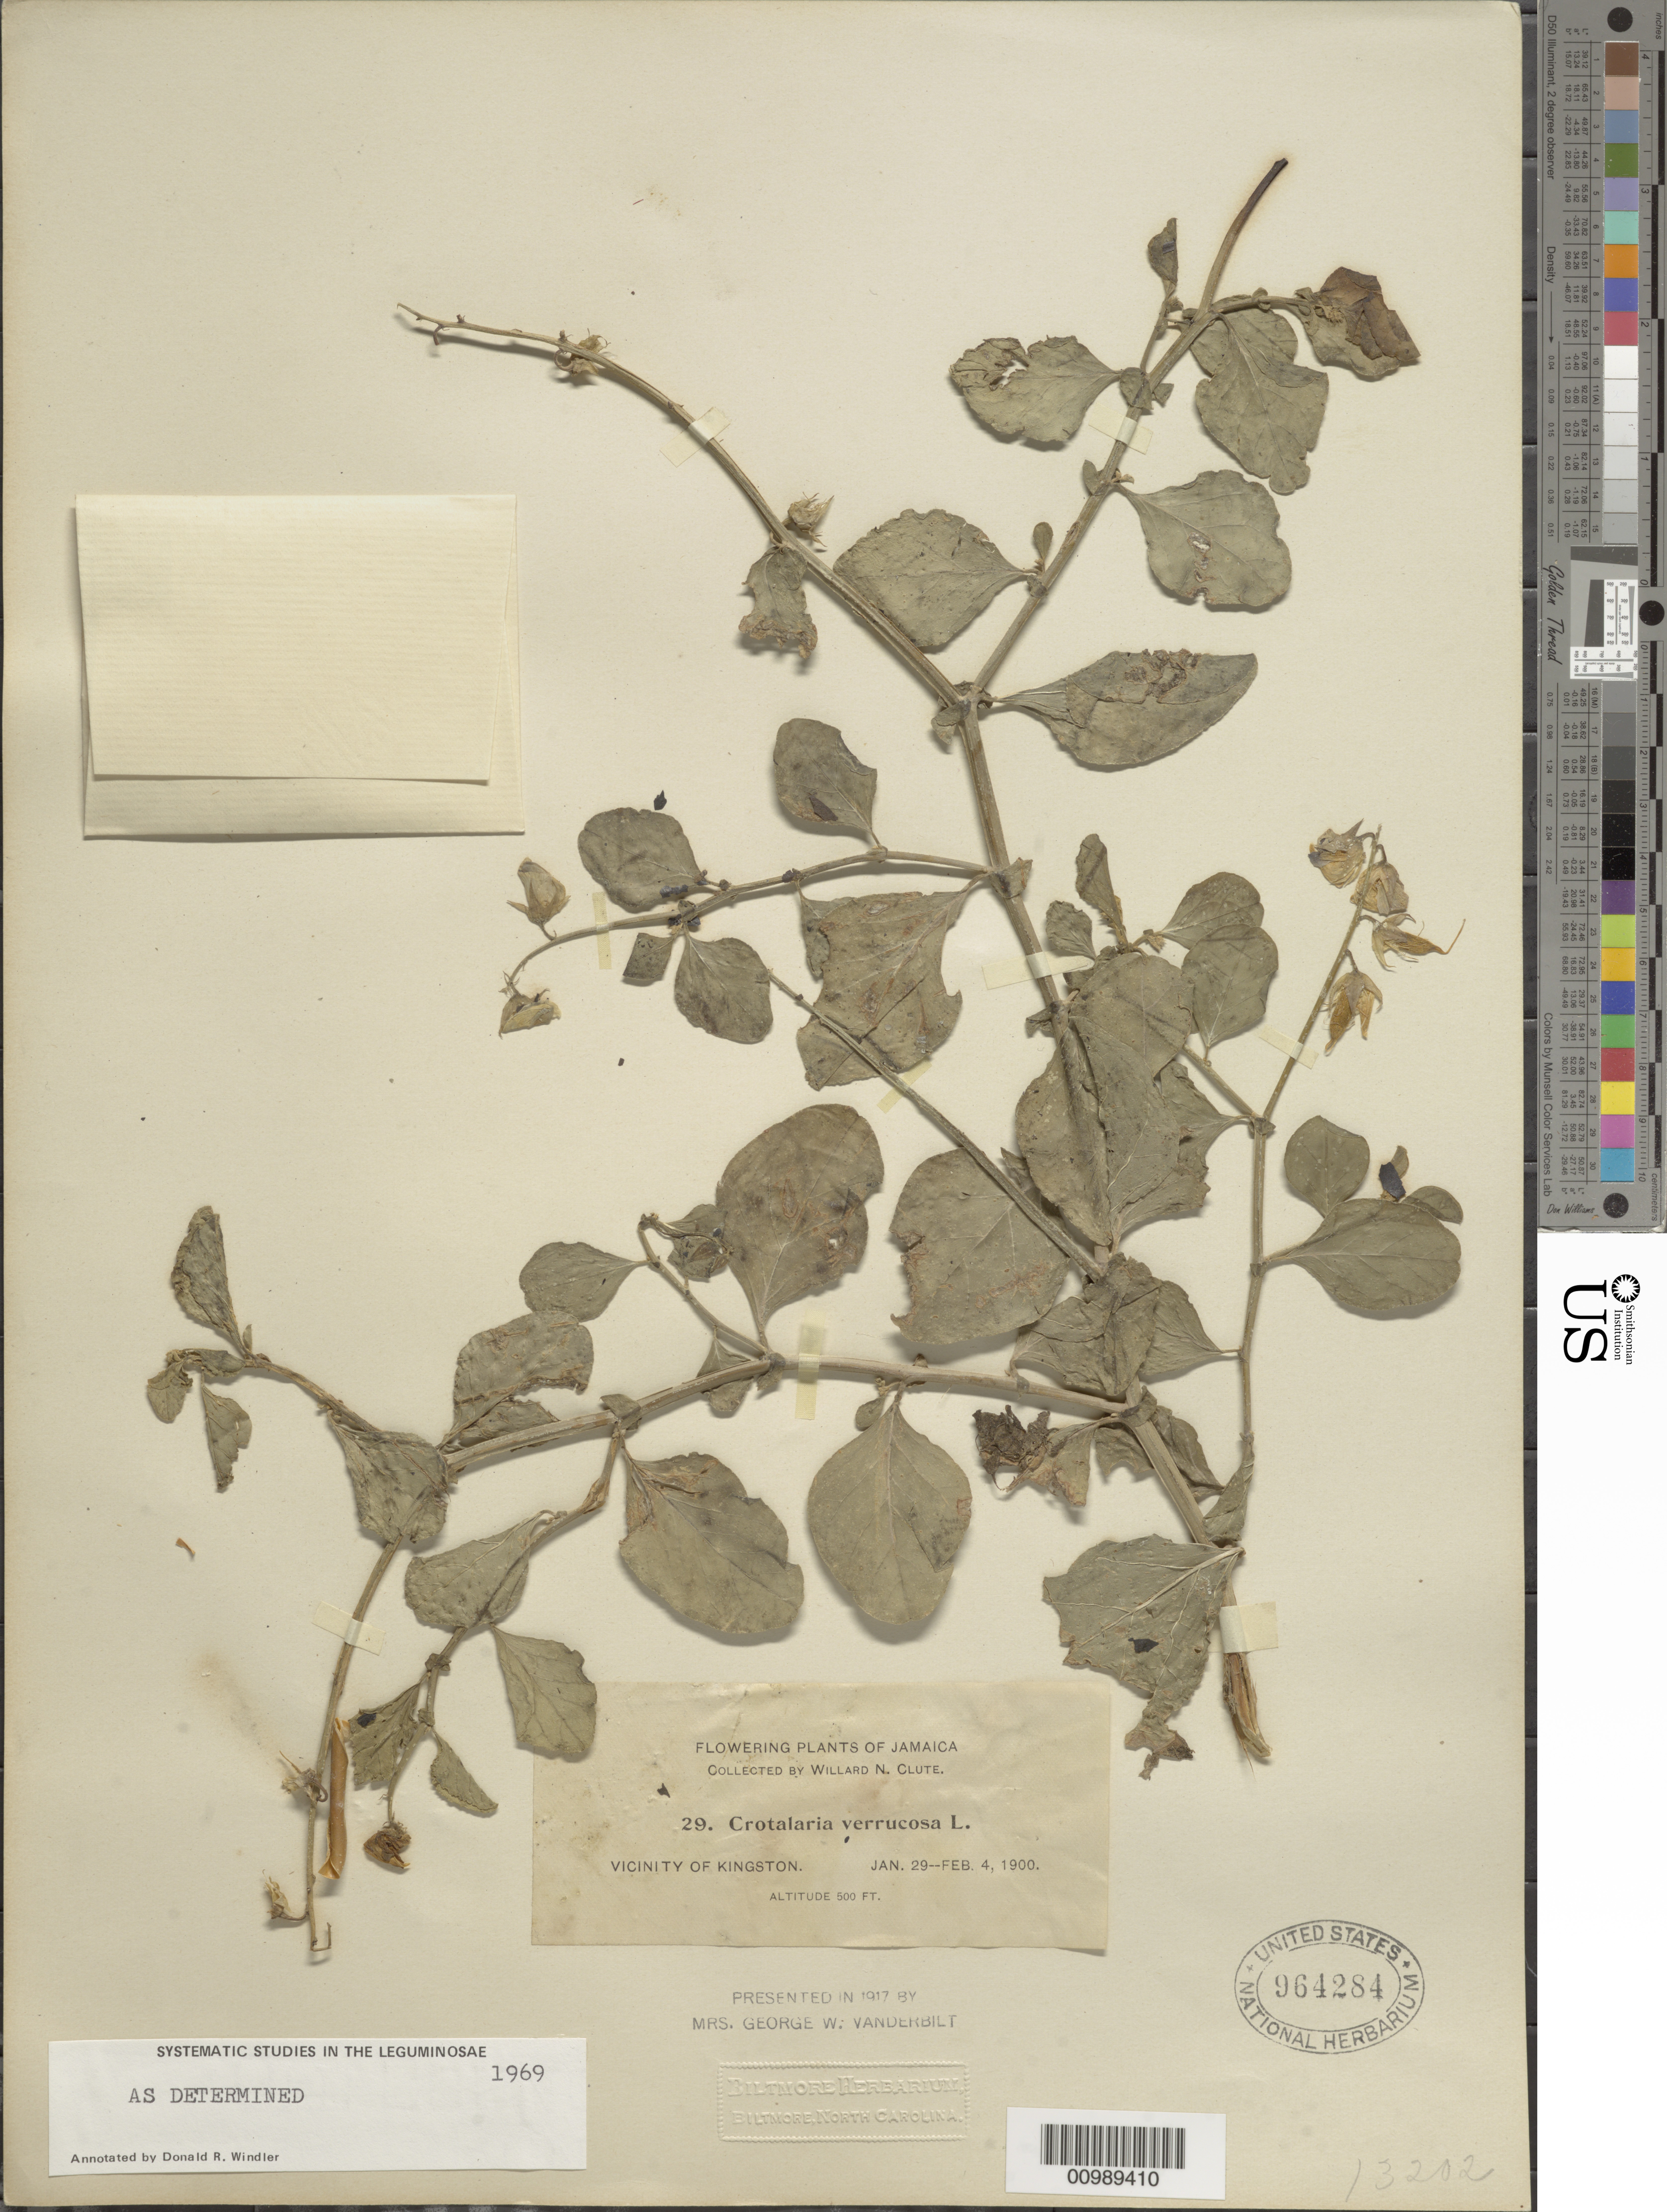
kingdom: Plantae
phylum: Tracheophyta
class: Magnoliopsida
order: Fabales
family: Fabaceae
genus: Crotalaria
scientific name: Crotalaria verrucosa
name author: L.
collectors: W. N. Clute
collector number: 29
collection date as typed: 29 Jan 1900 to 04 Feb 1900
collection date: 1900-01-29/1900-02-04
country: Jamaica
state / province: Kingston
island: Jamaica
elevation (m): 152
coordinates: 0 N, 0 E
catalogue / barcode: US 964284